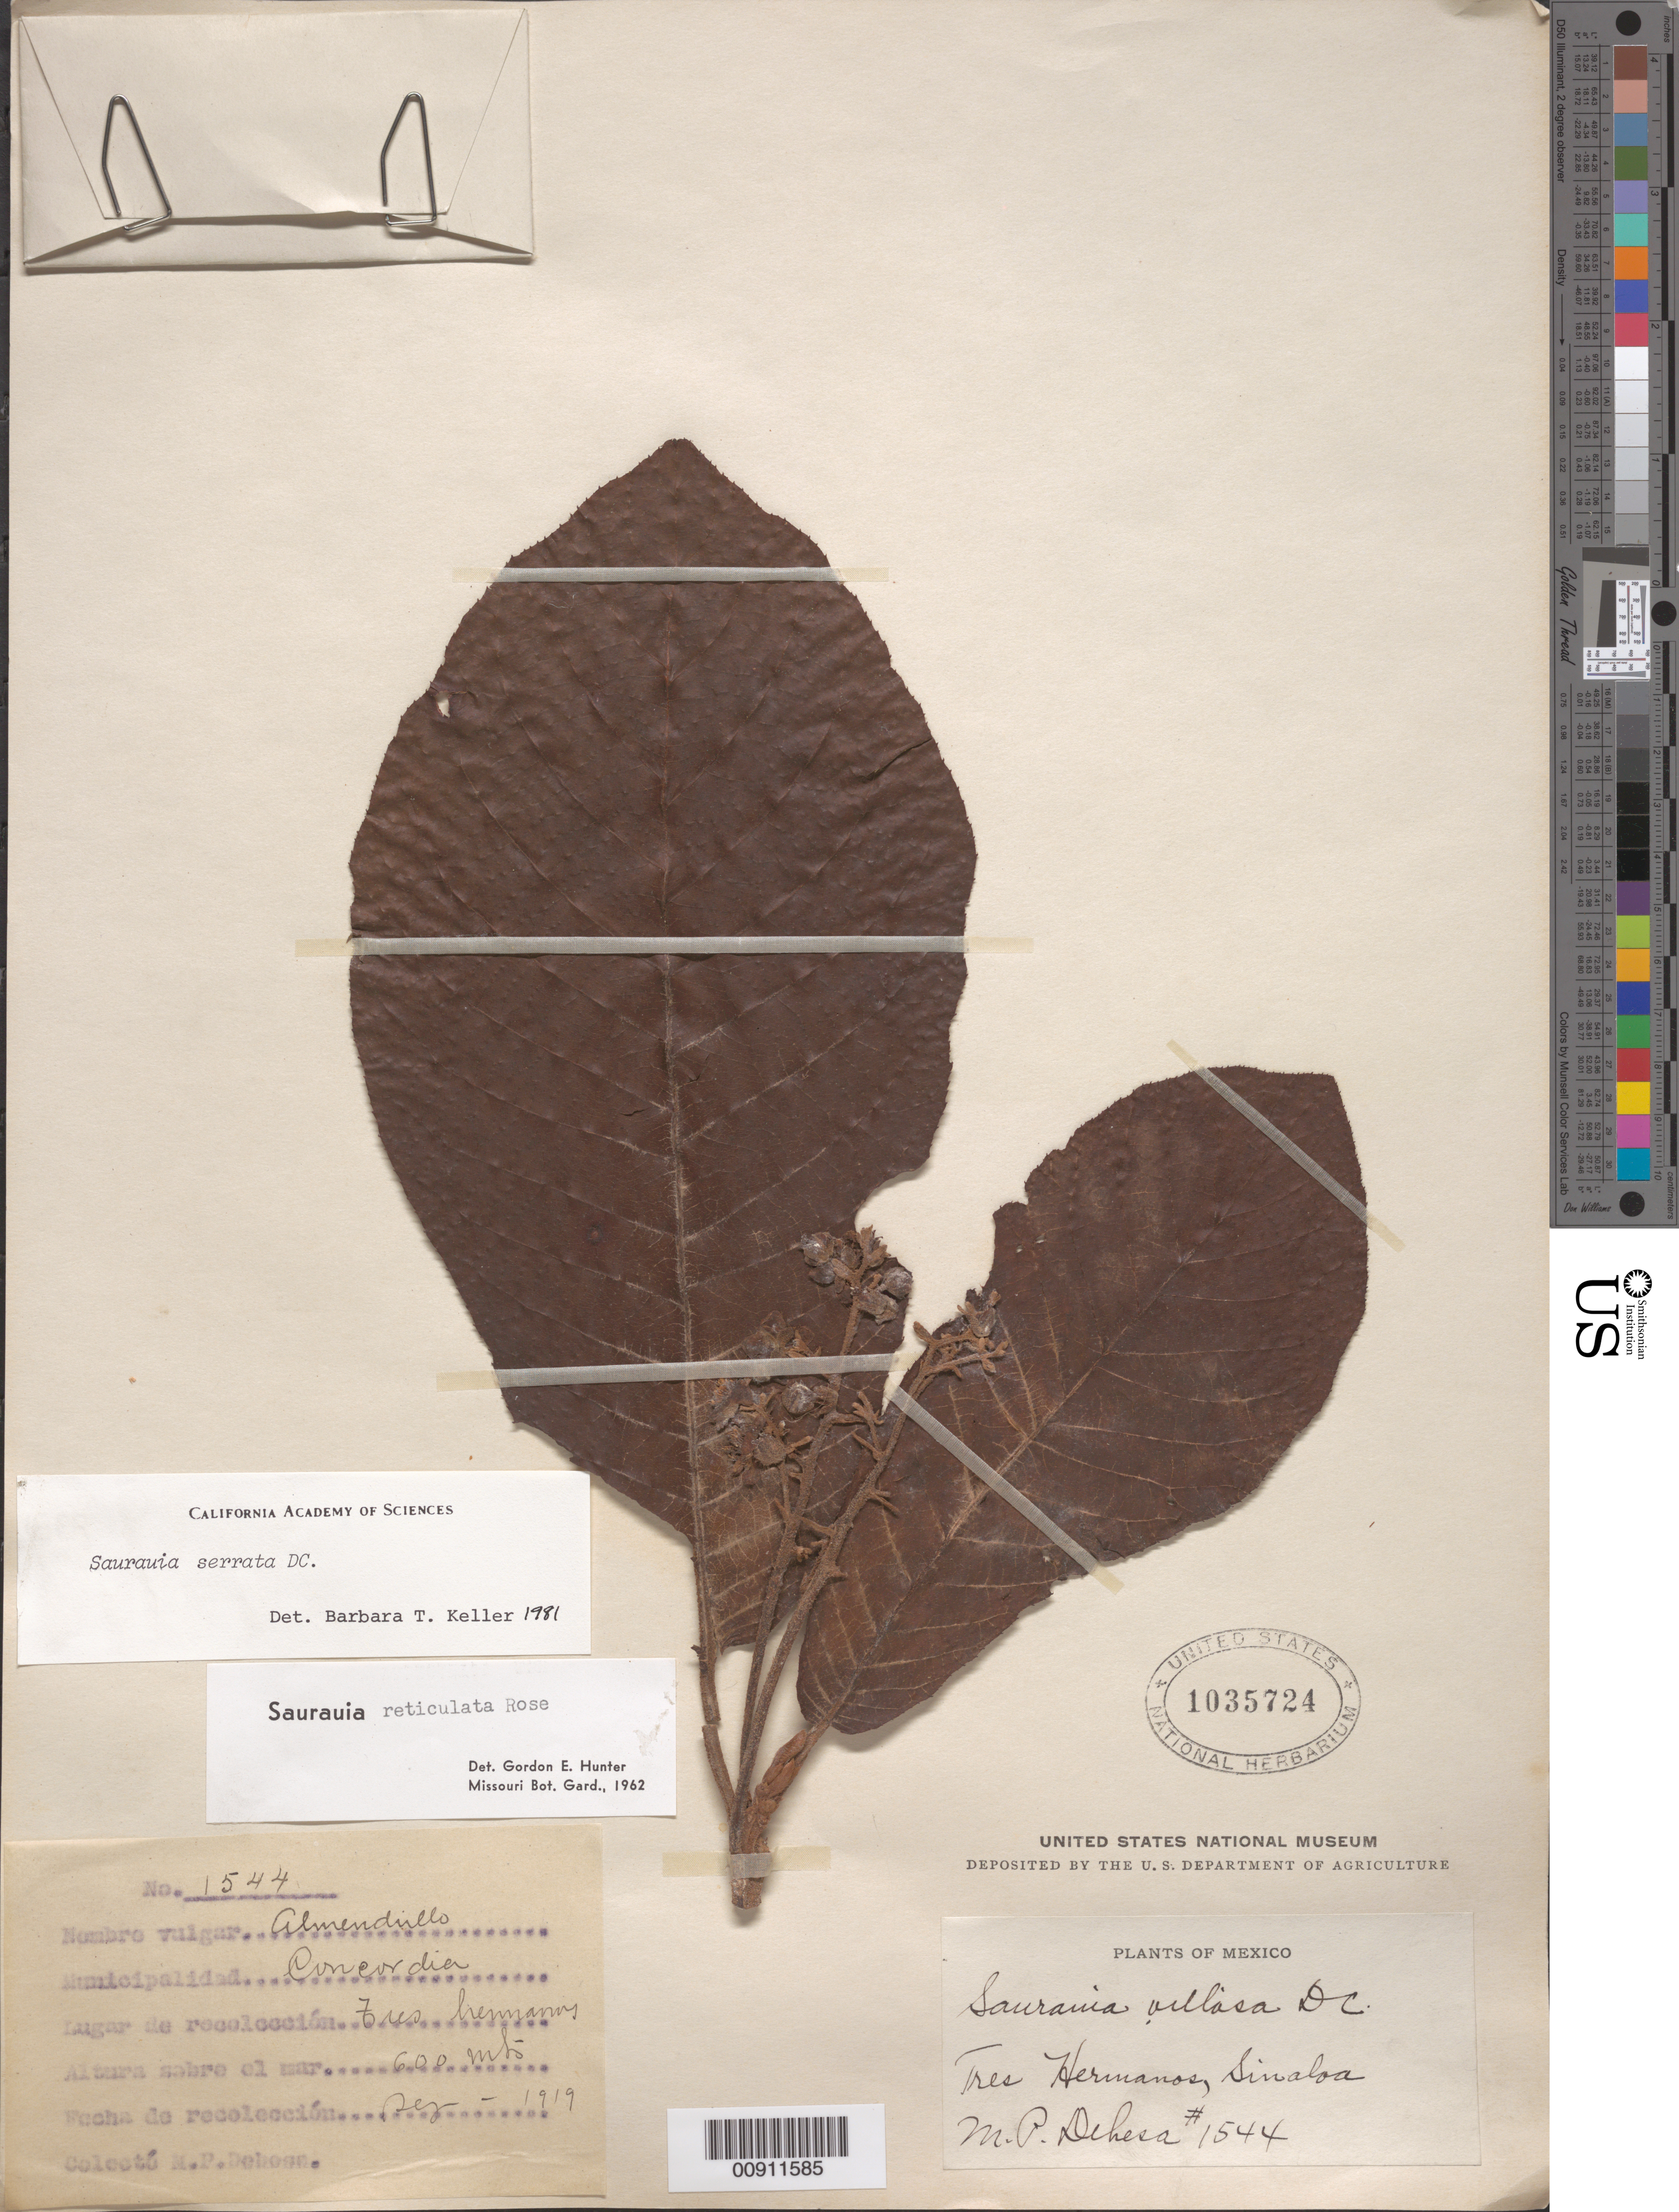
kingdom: Plantae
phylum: Tracheophyta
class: Magnoliopsida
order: Ericales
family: Actinidiaceae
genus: Saurauia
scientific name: Saurauia serrata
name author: DC.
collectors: M. Dehesa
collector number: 1544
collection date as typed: Sep 1919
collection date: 1919-09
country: Mexico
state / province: Sinaloa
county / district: Concordia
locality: Tres Hermanos, Sinaloa. Municipalidad Concordia.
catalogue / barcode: US 1035724